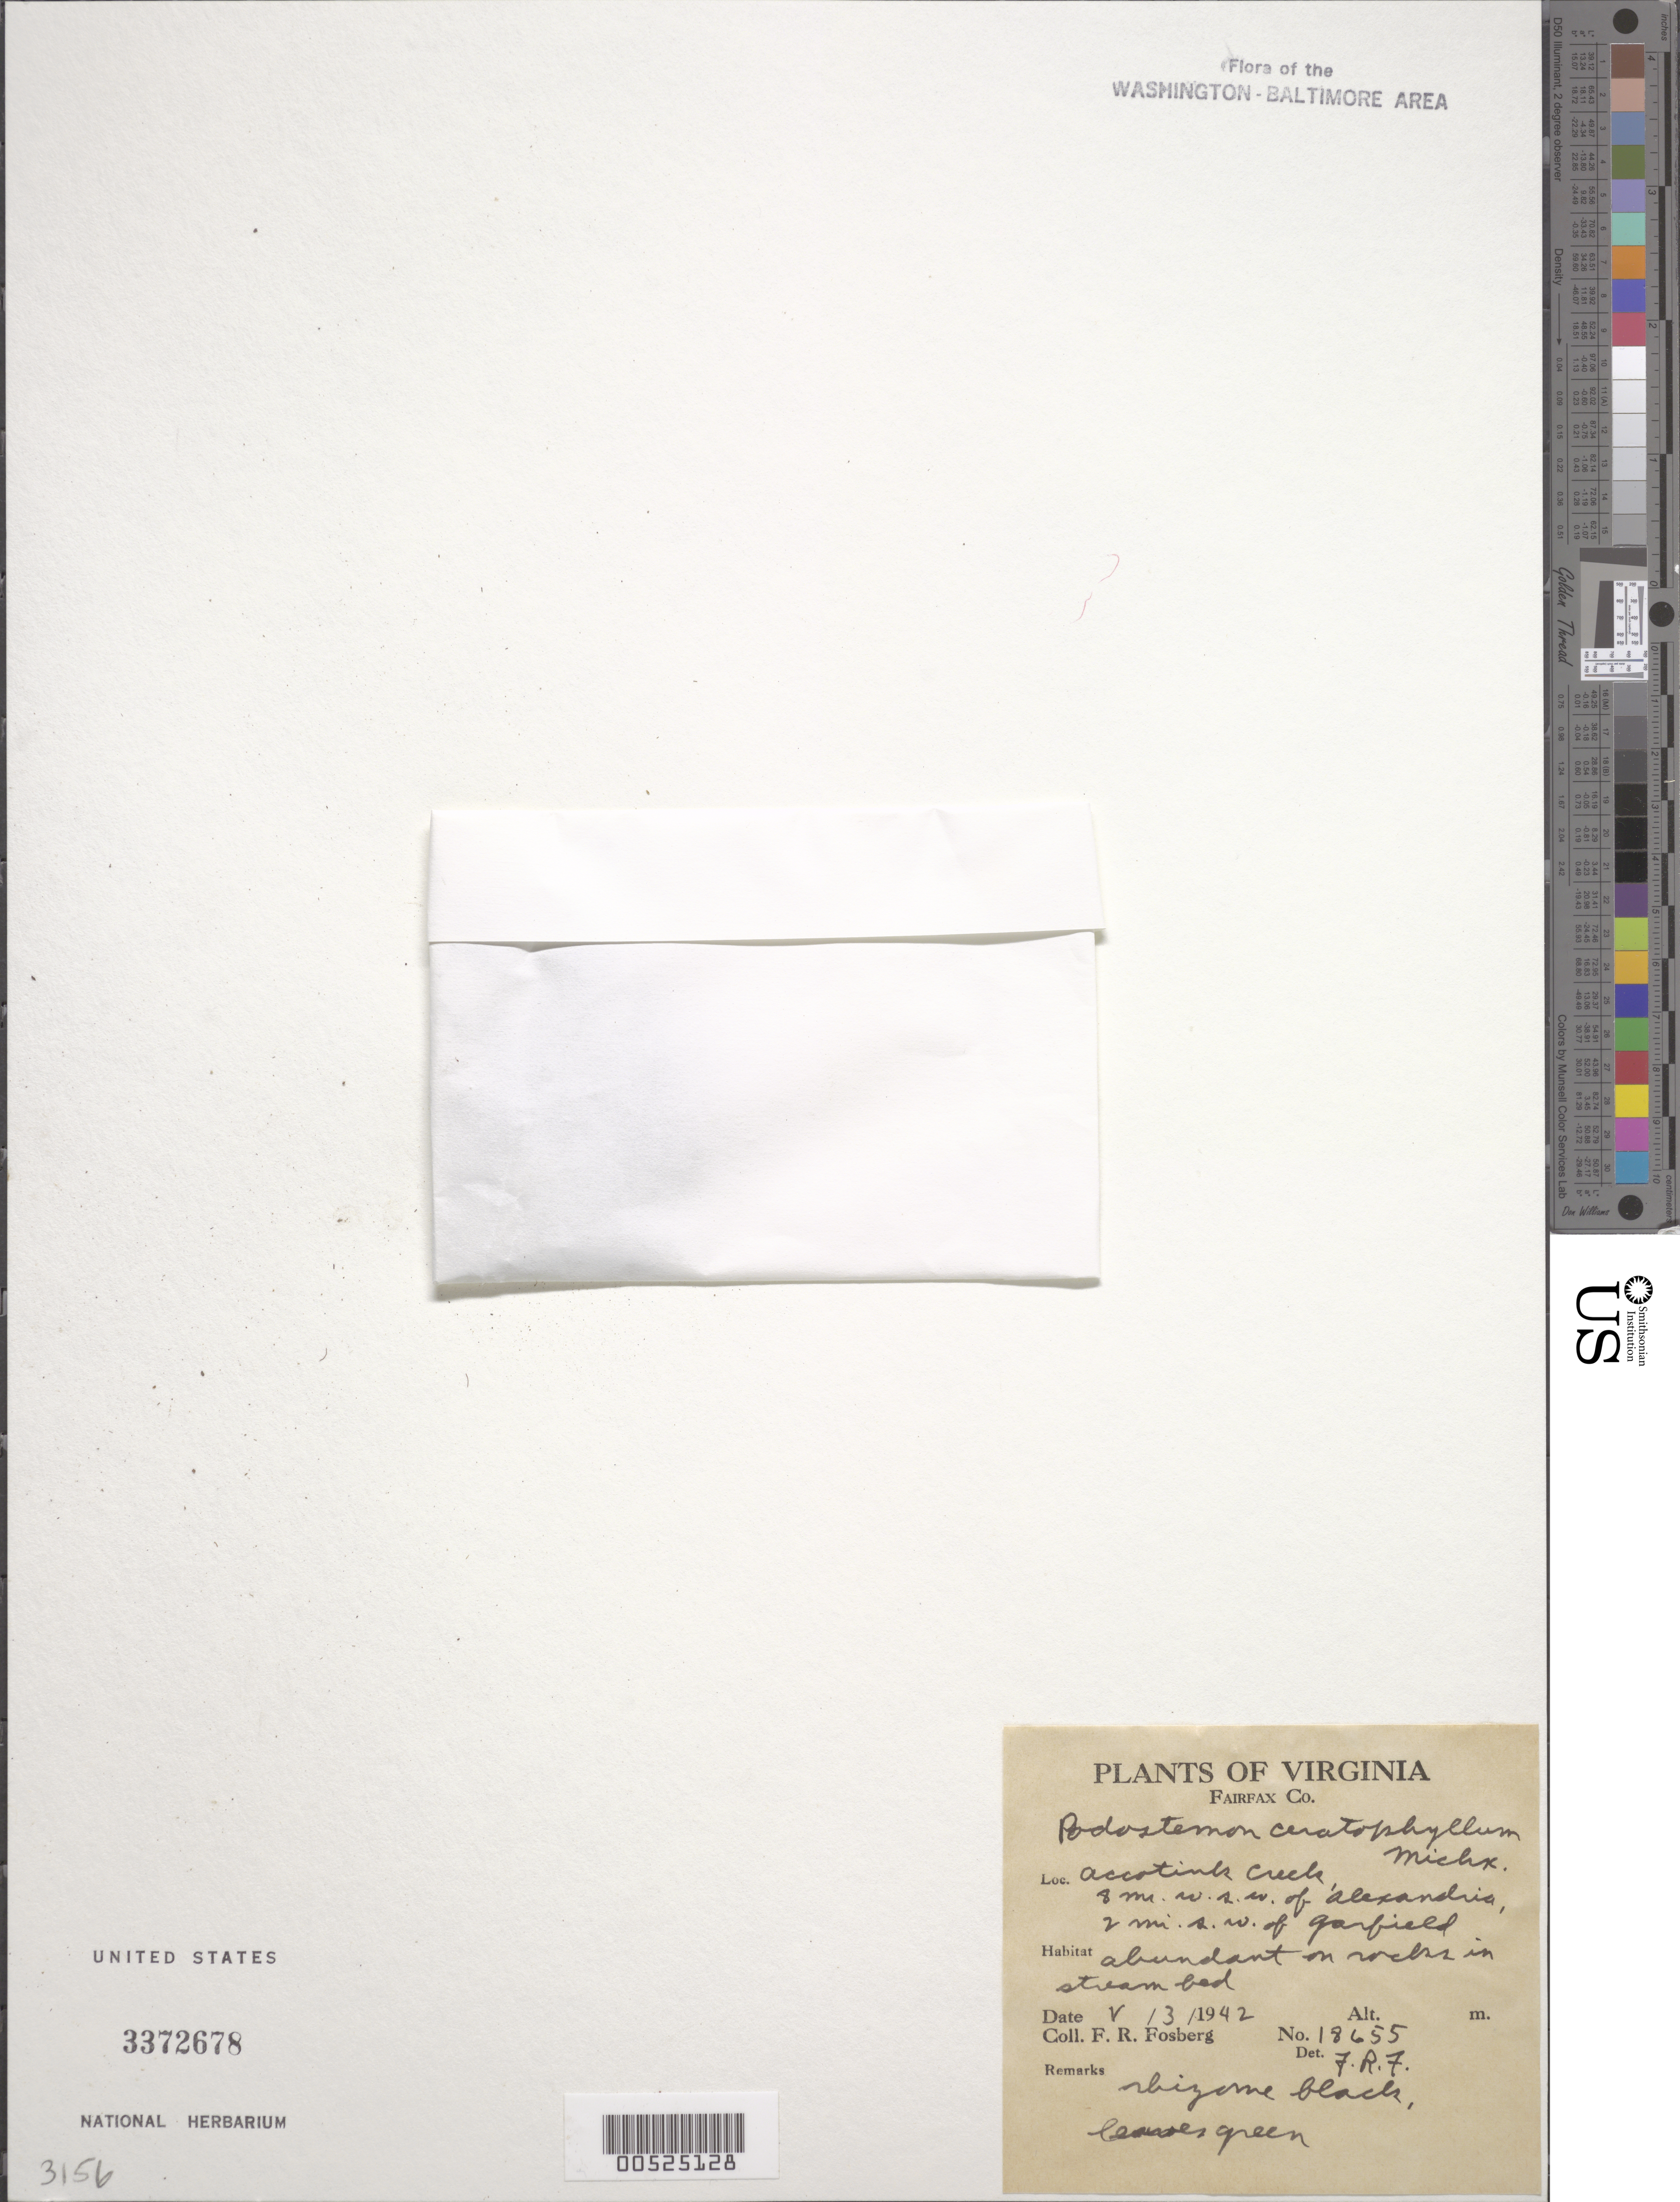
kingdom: Plantae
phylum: Tracheophyta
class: Magnoliopsida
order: Malpighiales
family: Podostemaceae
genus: Podostemum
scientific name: Podostemum ceratophylllum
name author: Michx.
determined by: Fosberg, F. R.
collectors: F. R. Fosberg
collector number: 18655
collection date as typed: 03 May 1942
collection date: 1942-05-03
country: United States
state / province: Virginia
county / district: Fairfax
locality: Accotink Creek, 8 mi. WSW of Alexandria, 2 mi. SW of Garfield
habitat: Abundant on rocks in stream bed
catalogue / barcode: US 3372678